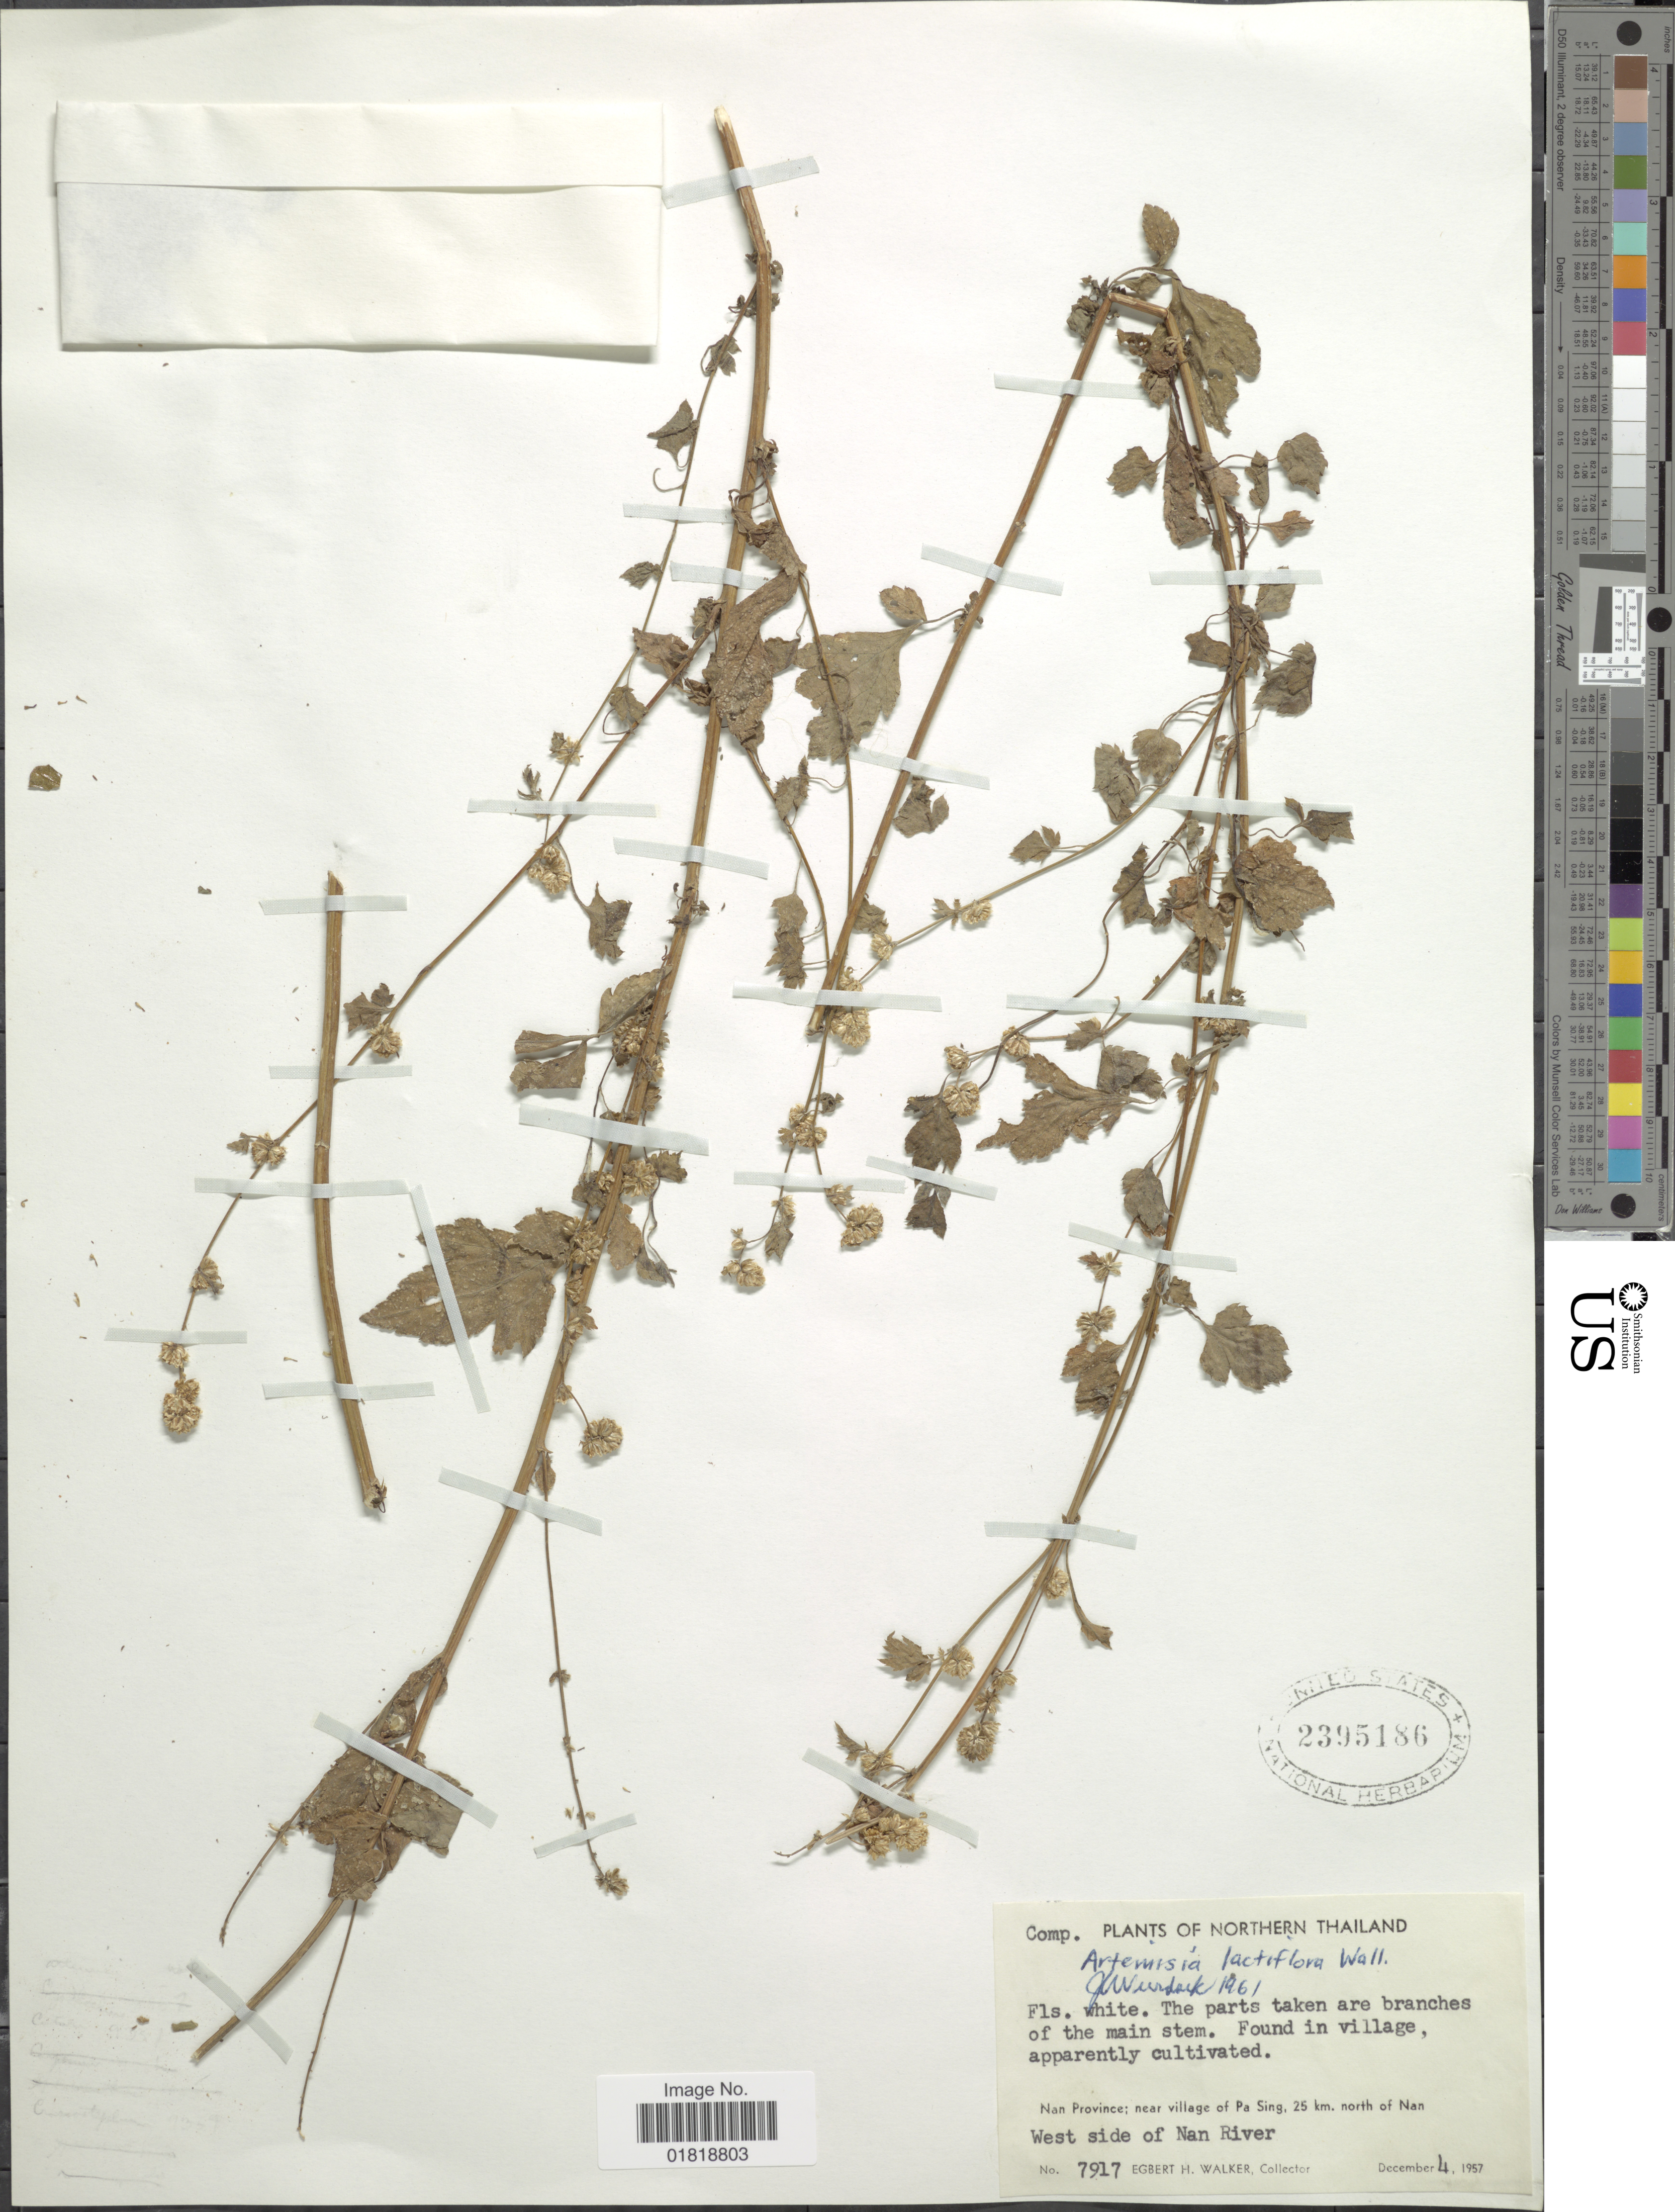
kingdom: Plantae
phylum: Tracheophyta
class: Magnoliopsida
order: Asterales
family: Asteraceae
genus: Artemisia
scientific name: Artemisia lactiflora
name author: Wall. ex DC.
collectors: E. H. Walker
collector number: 7917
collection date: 1957-12-04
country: Thailand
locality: Northern Thailand, found in village, apparently cultivated, Nan Province: near village of Pa Sing, 25 km. north of Nan, west side of Nan River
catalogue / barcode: US 2395186